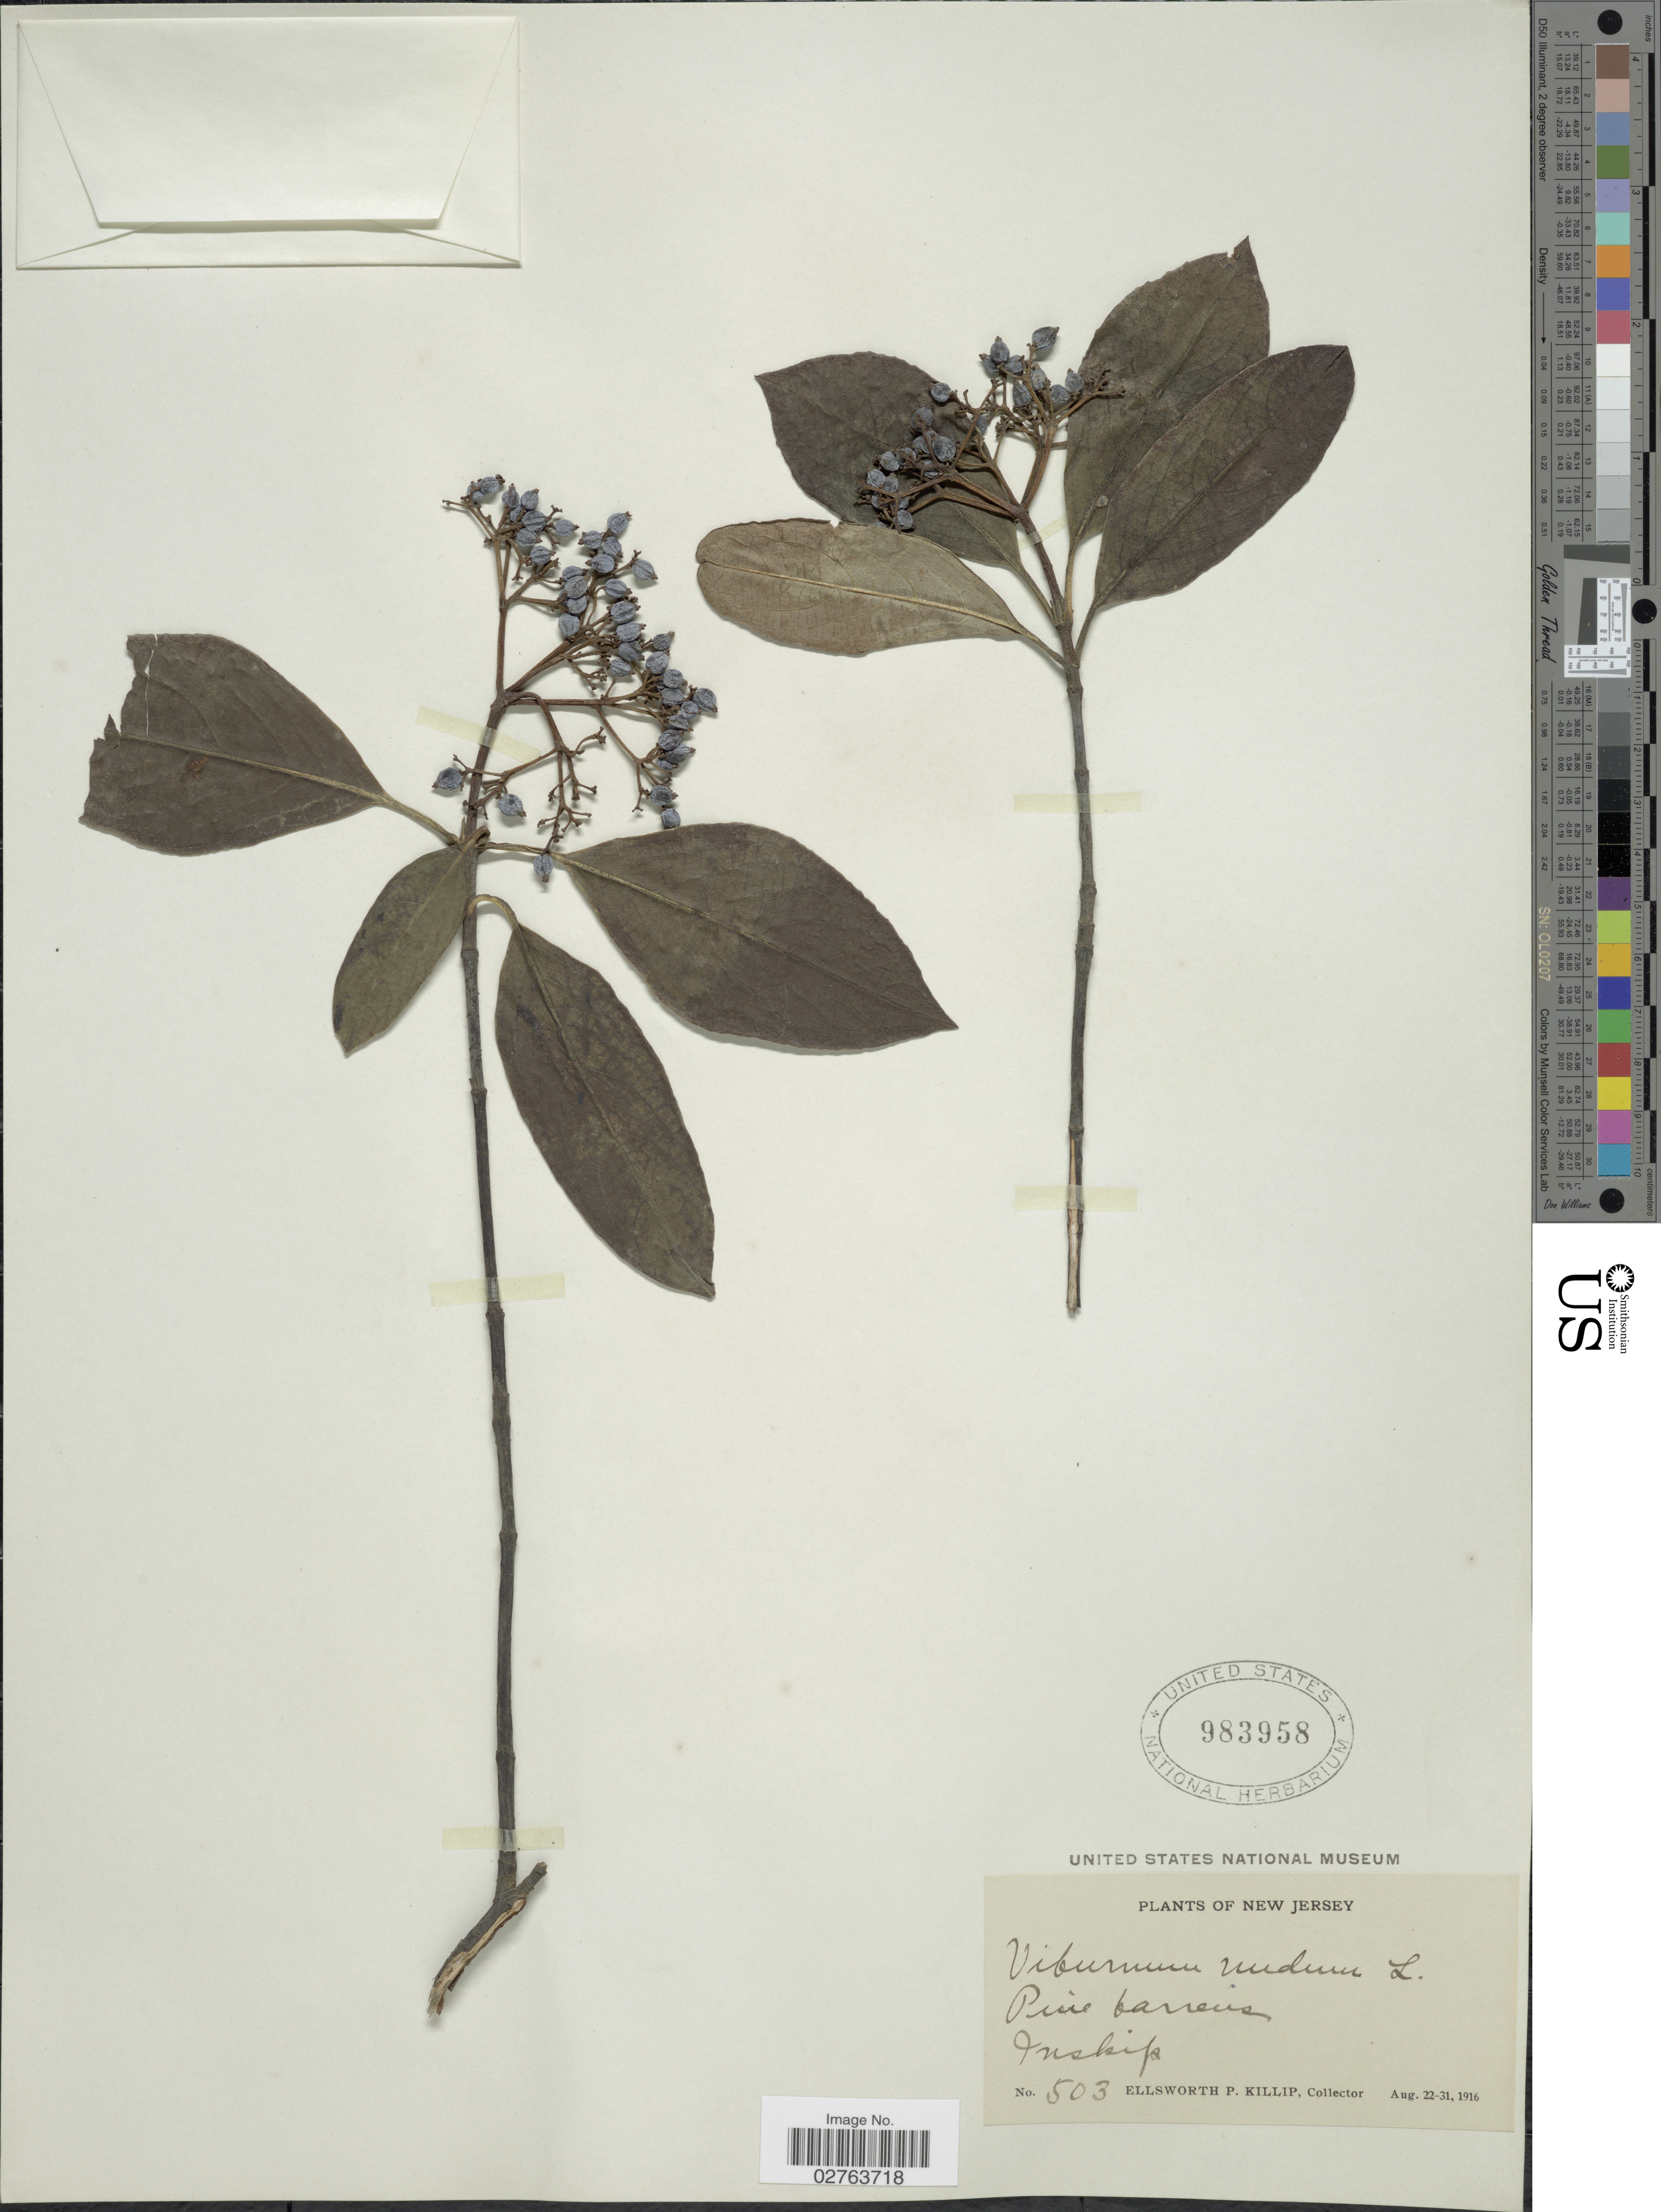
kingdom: Plantae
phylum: Tracheophyta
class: Magnoliopsida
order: Dipsacales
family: Viburnaceae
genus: Viburnum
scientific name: Viburnum nudum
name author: L.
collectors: E. P. Killip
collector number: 503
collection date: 1916-08-22/1916-08-31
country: United States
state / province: New Jersey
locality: Pine barrens. Inship.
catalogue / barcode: US 983958